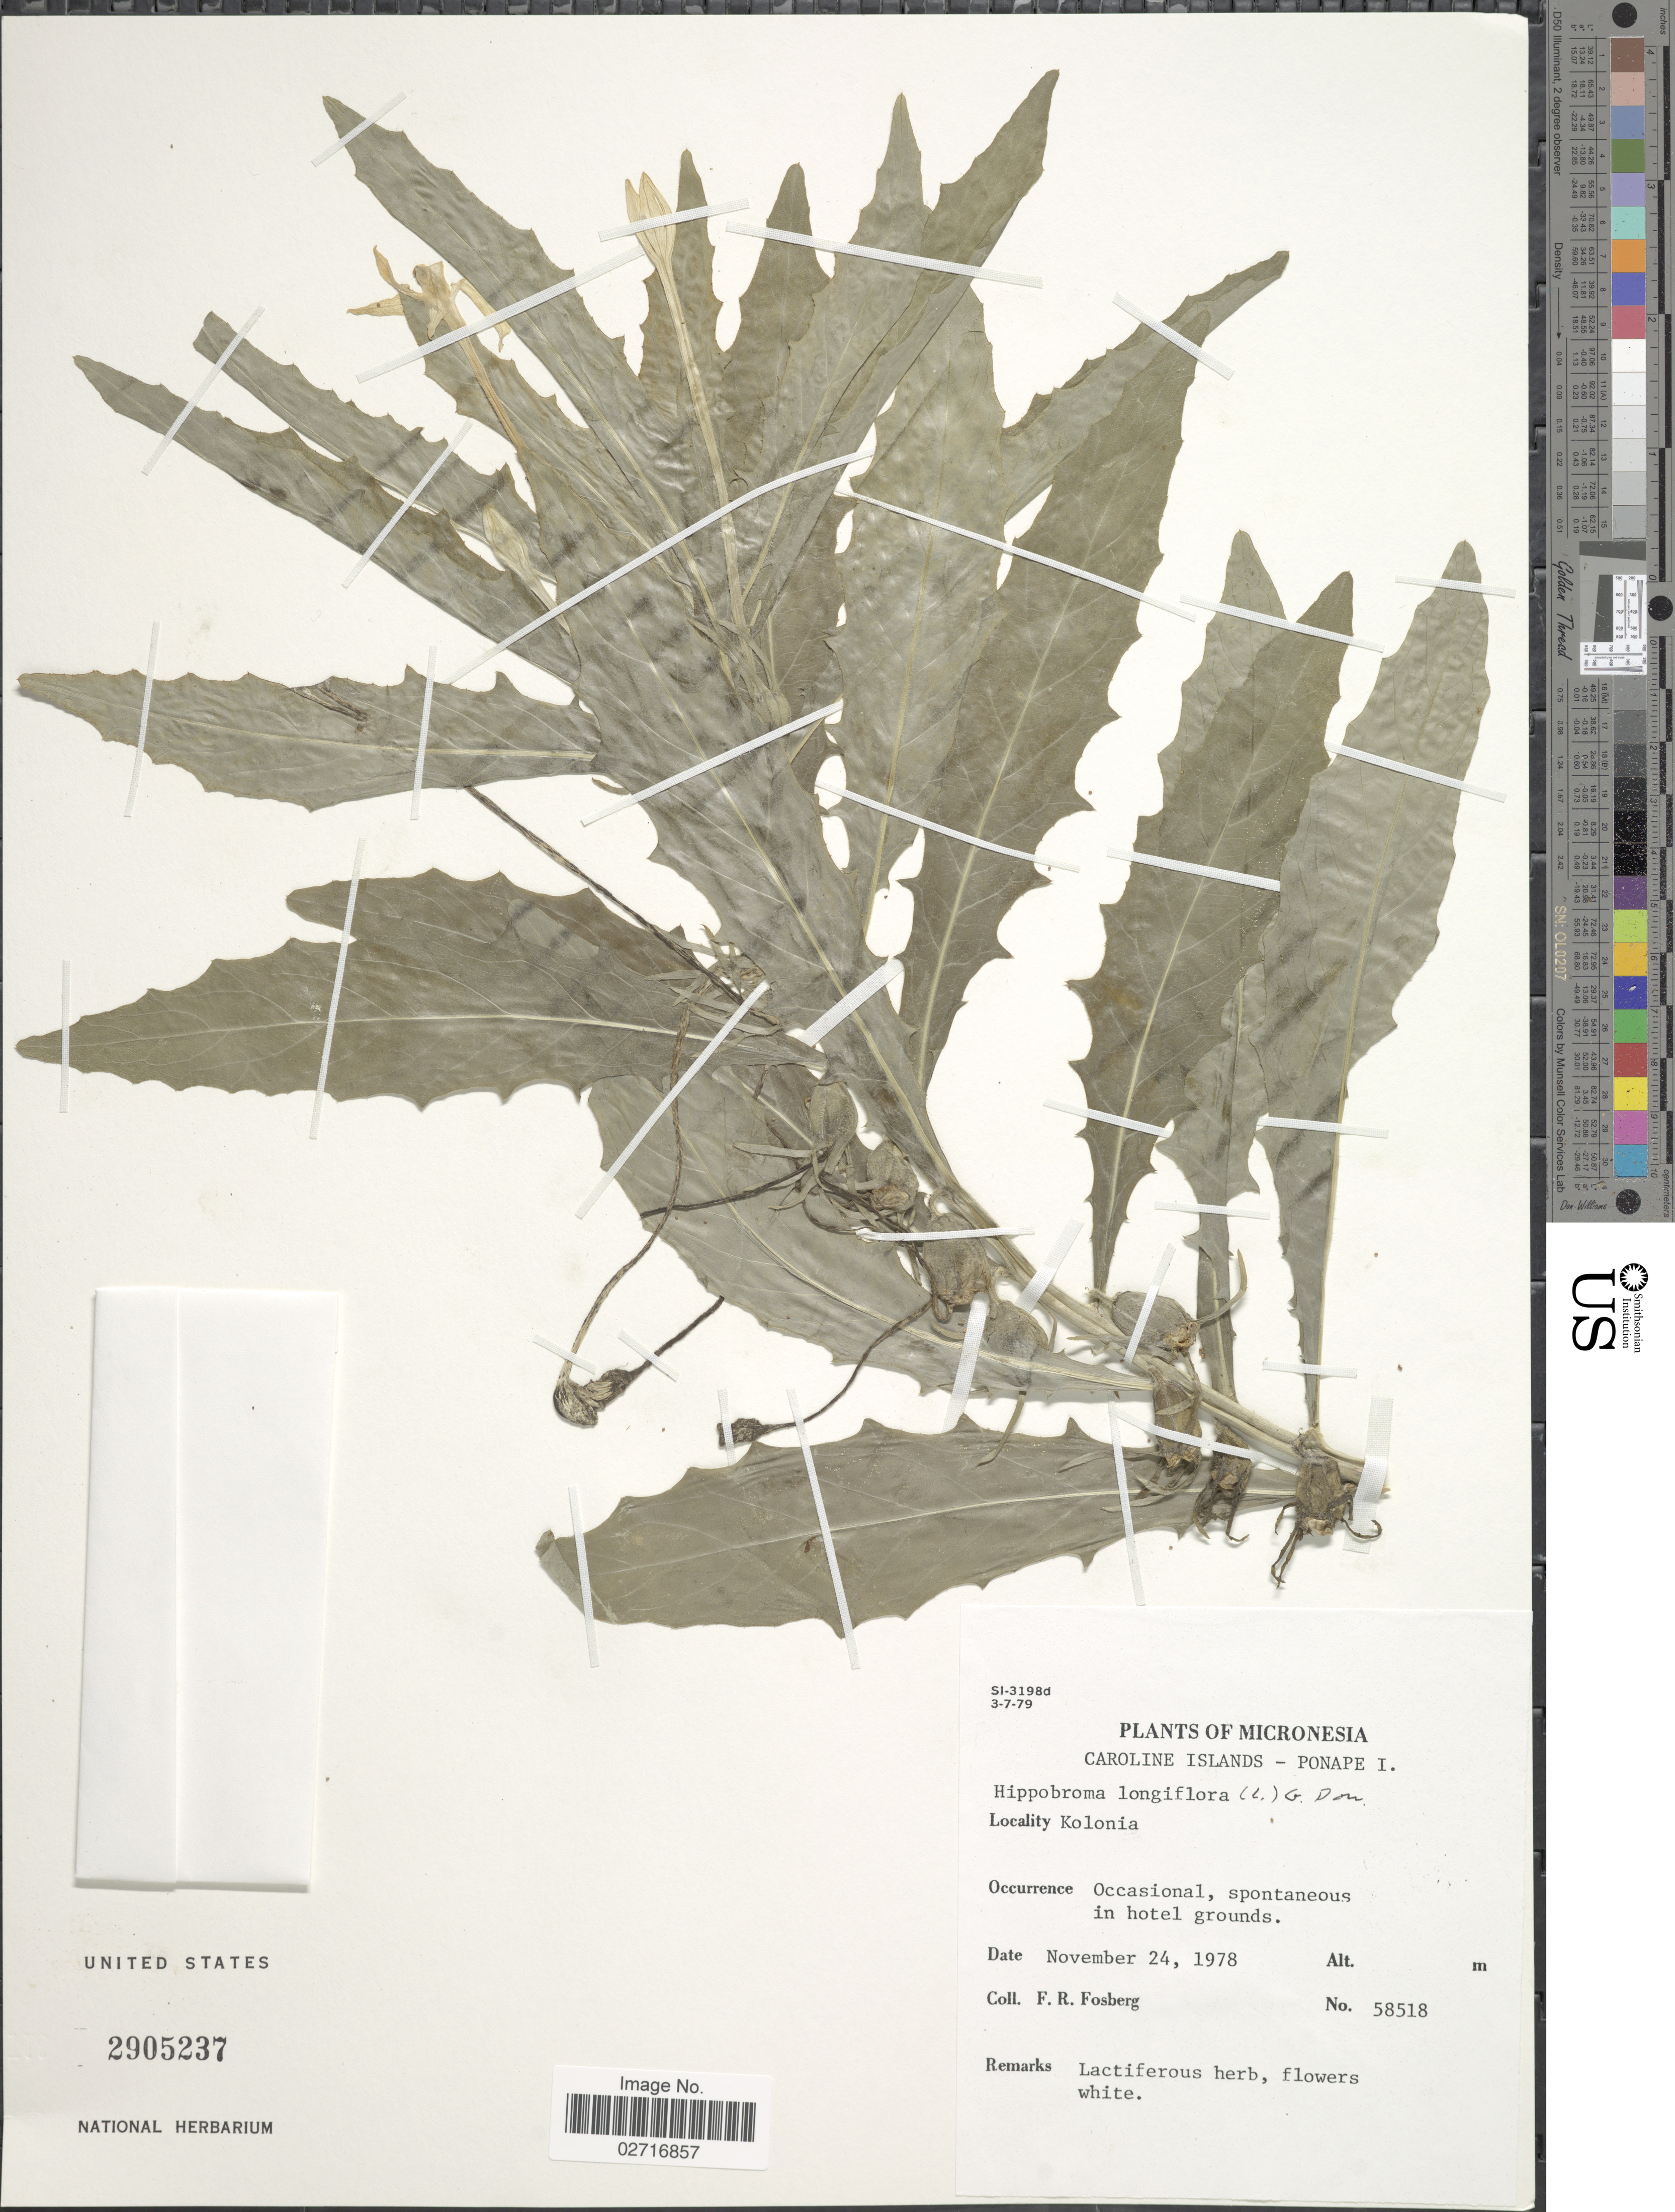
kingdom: Plantae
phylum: Tracheophyta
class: Magnoliopsida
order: Asterales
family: Campanulaceae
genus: Hippobroma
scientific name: Hippobroma longiflora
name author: (L.) G. Don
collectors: F. R. Fosberg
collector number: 58518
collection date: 1978-11-24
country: Micronesia, Federated States of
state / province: Pohnpei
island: Pohnpei [Ponape]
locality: Caroline Islands, Ponape I., Kolonia, sponataneous in hotel grounds.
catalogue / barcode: US 2905237